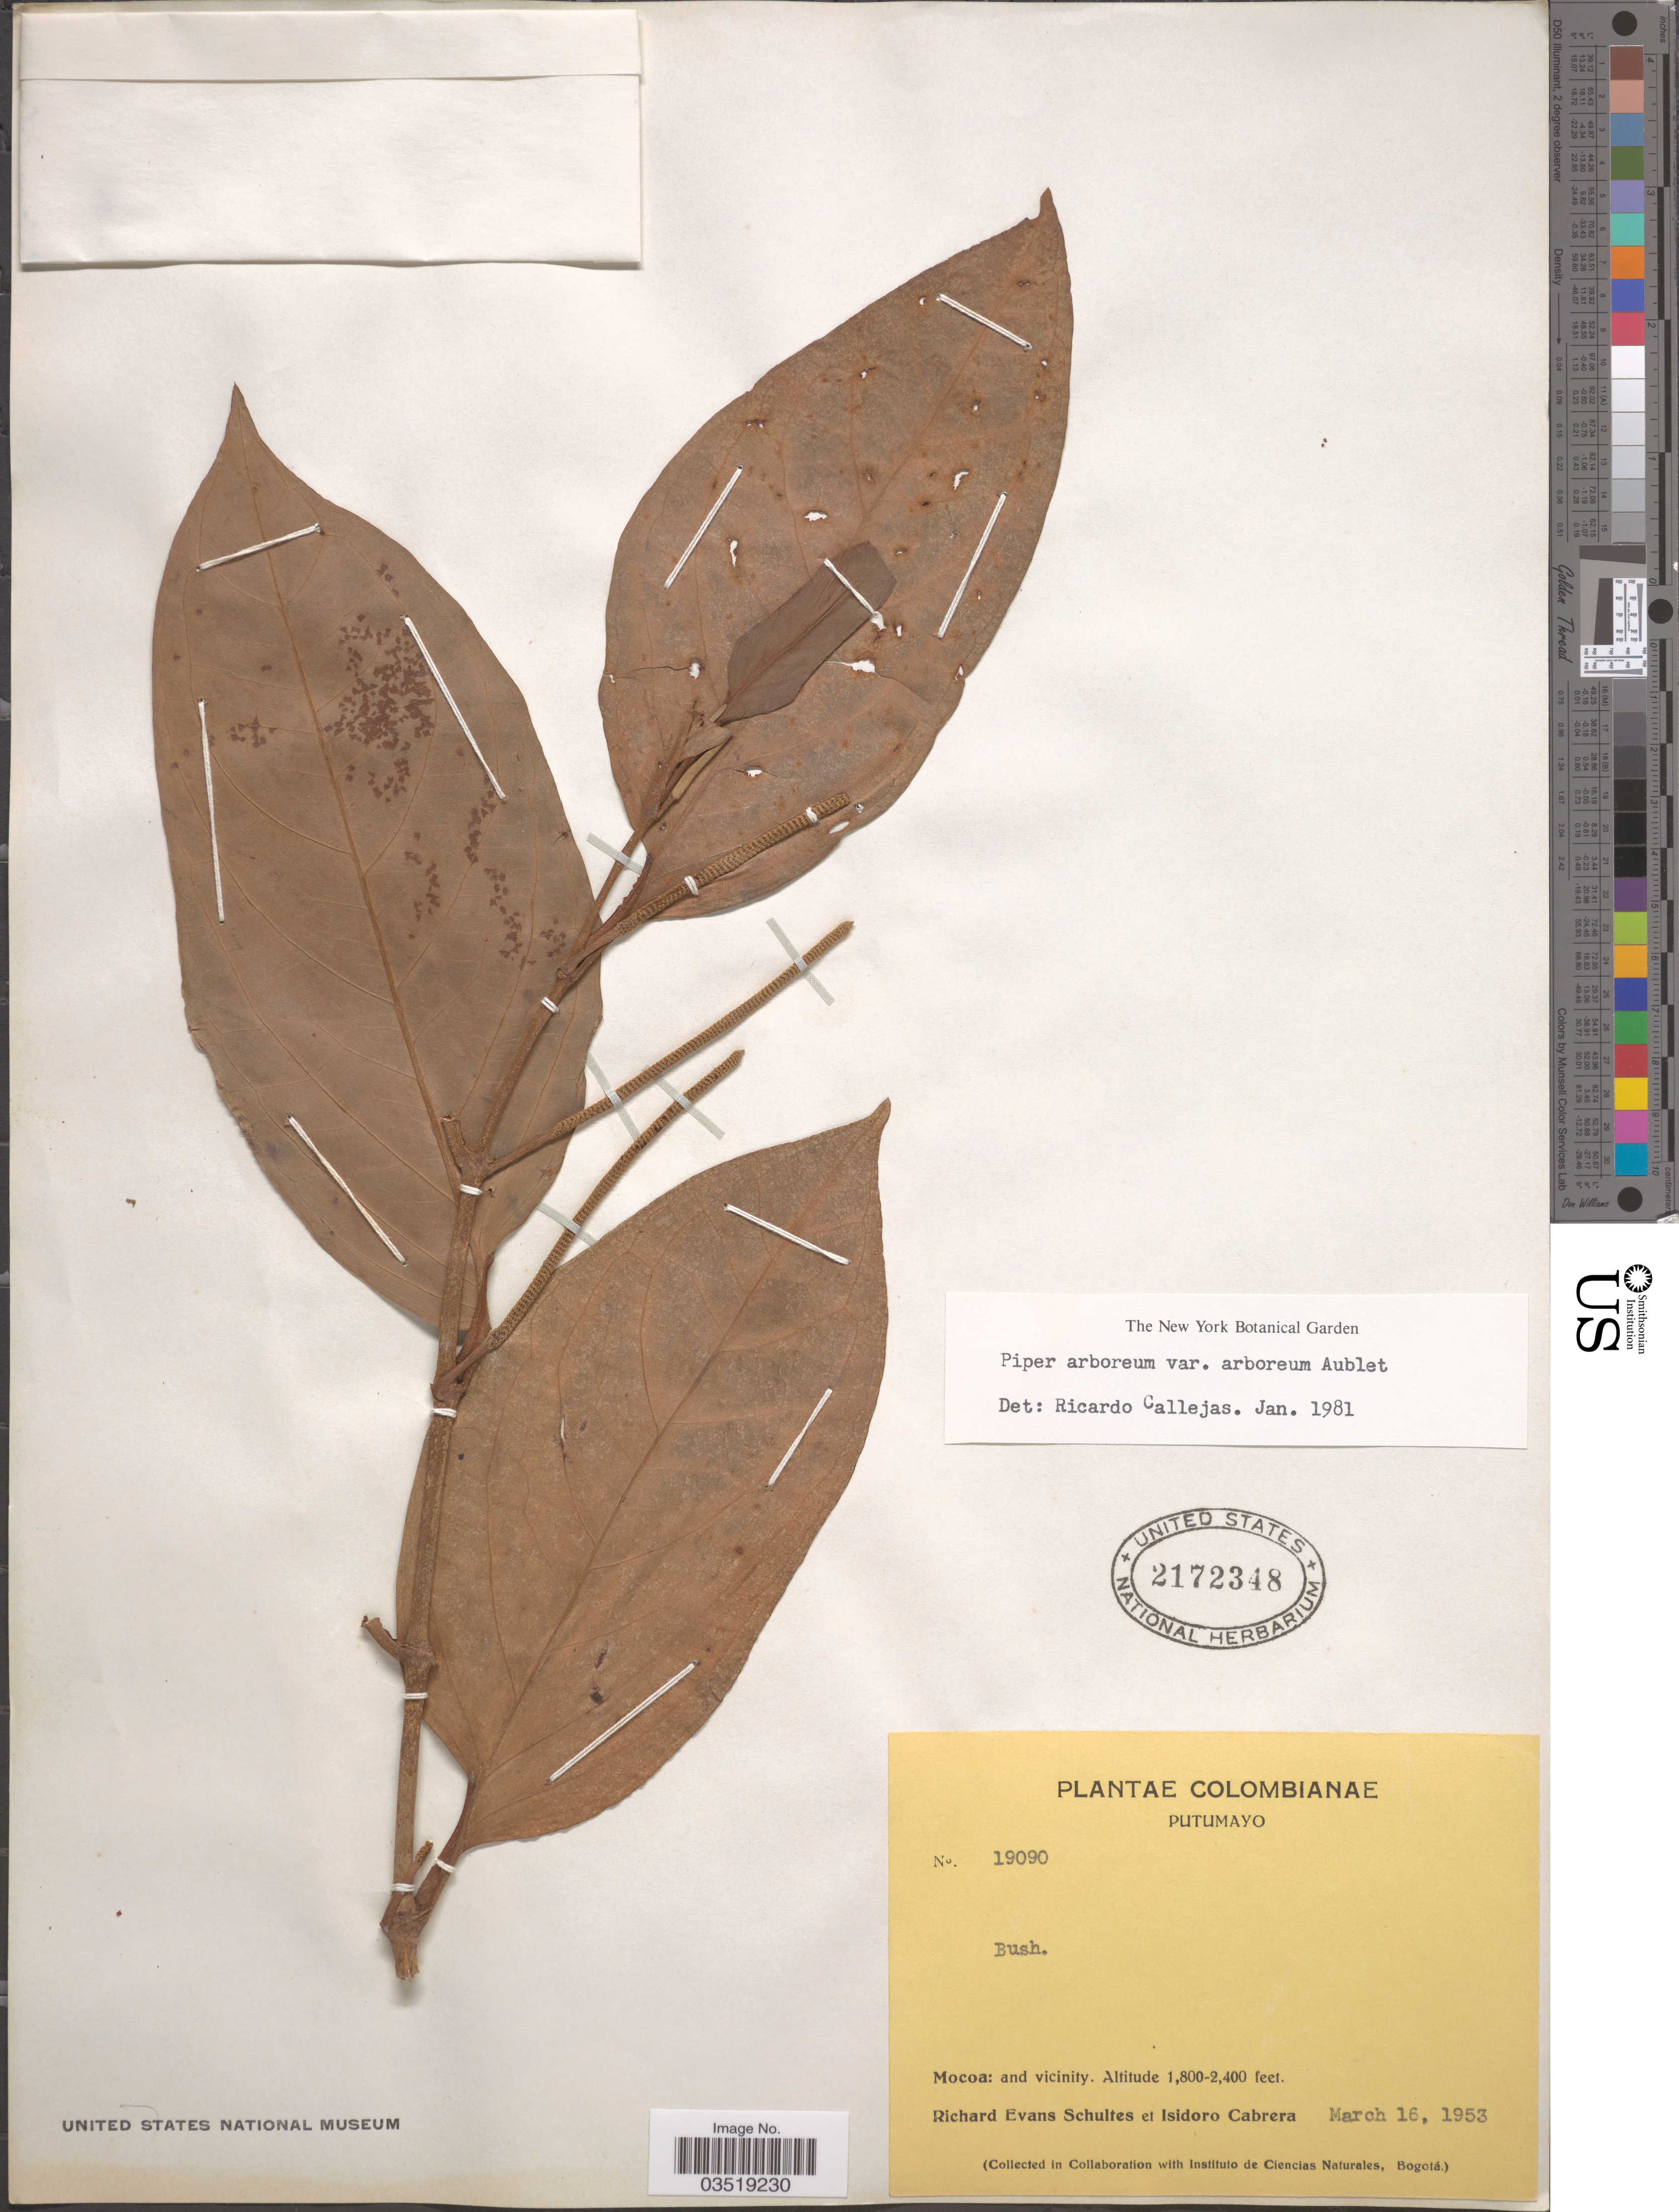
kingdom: Plantae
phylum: Tracheophyta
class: Magnoliopsida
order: Piperales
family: Piperaceae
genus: Piper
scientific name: Piper arboreum var. arboreum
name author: Aubl.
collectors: R. E. Schultes & I. Cabrera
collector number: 19090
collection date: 1953-03-16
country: Colombia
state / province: Putumayo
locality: Mocoa: and vicinity.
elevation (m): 549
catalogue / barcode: US 2172348